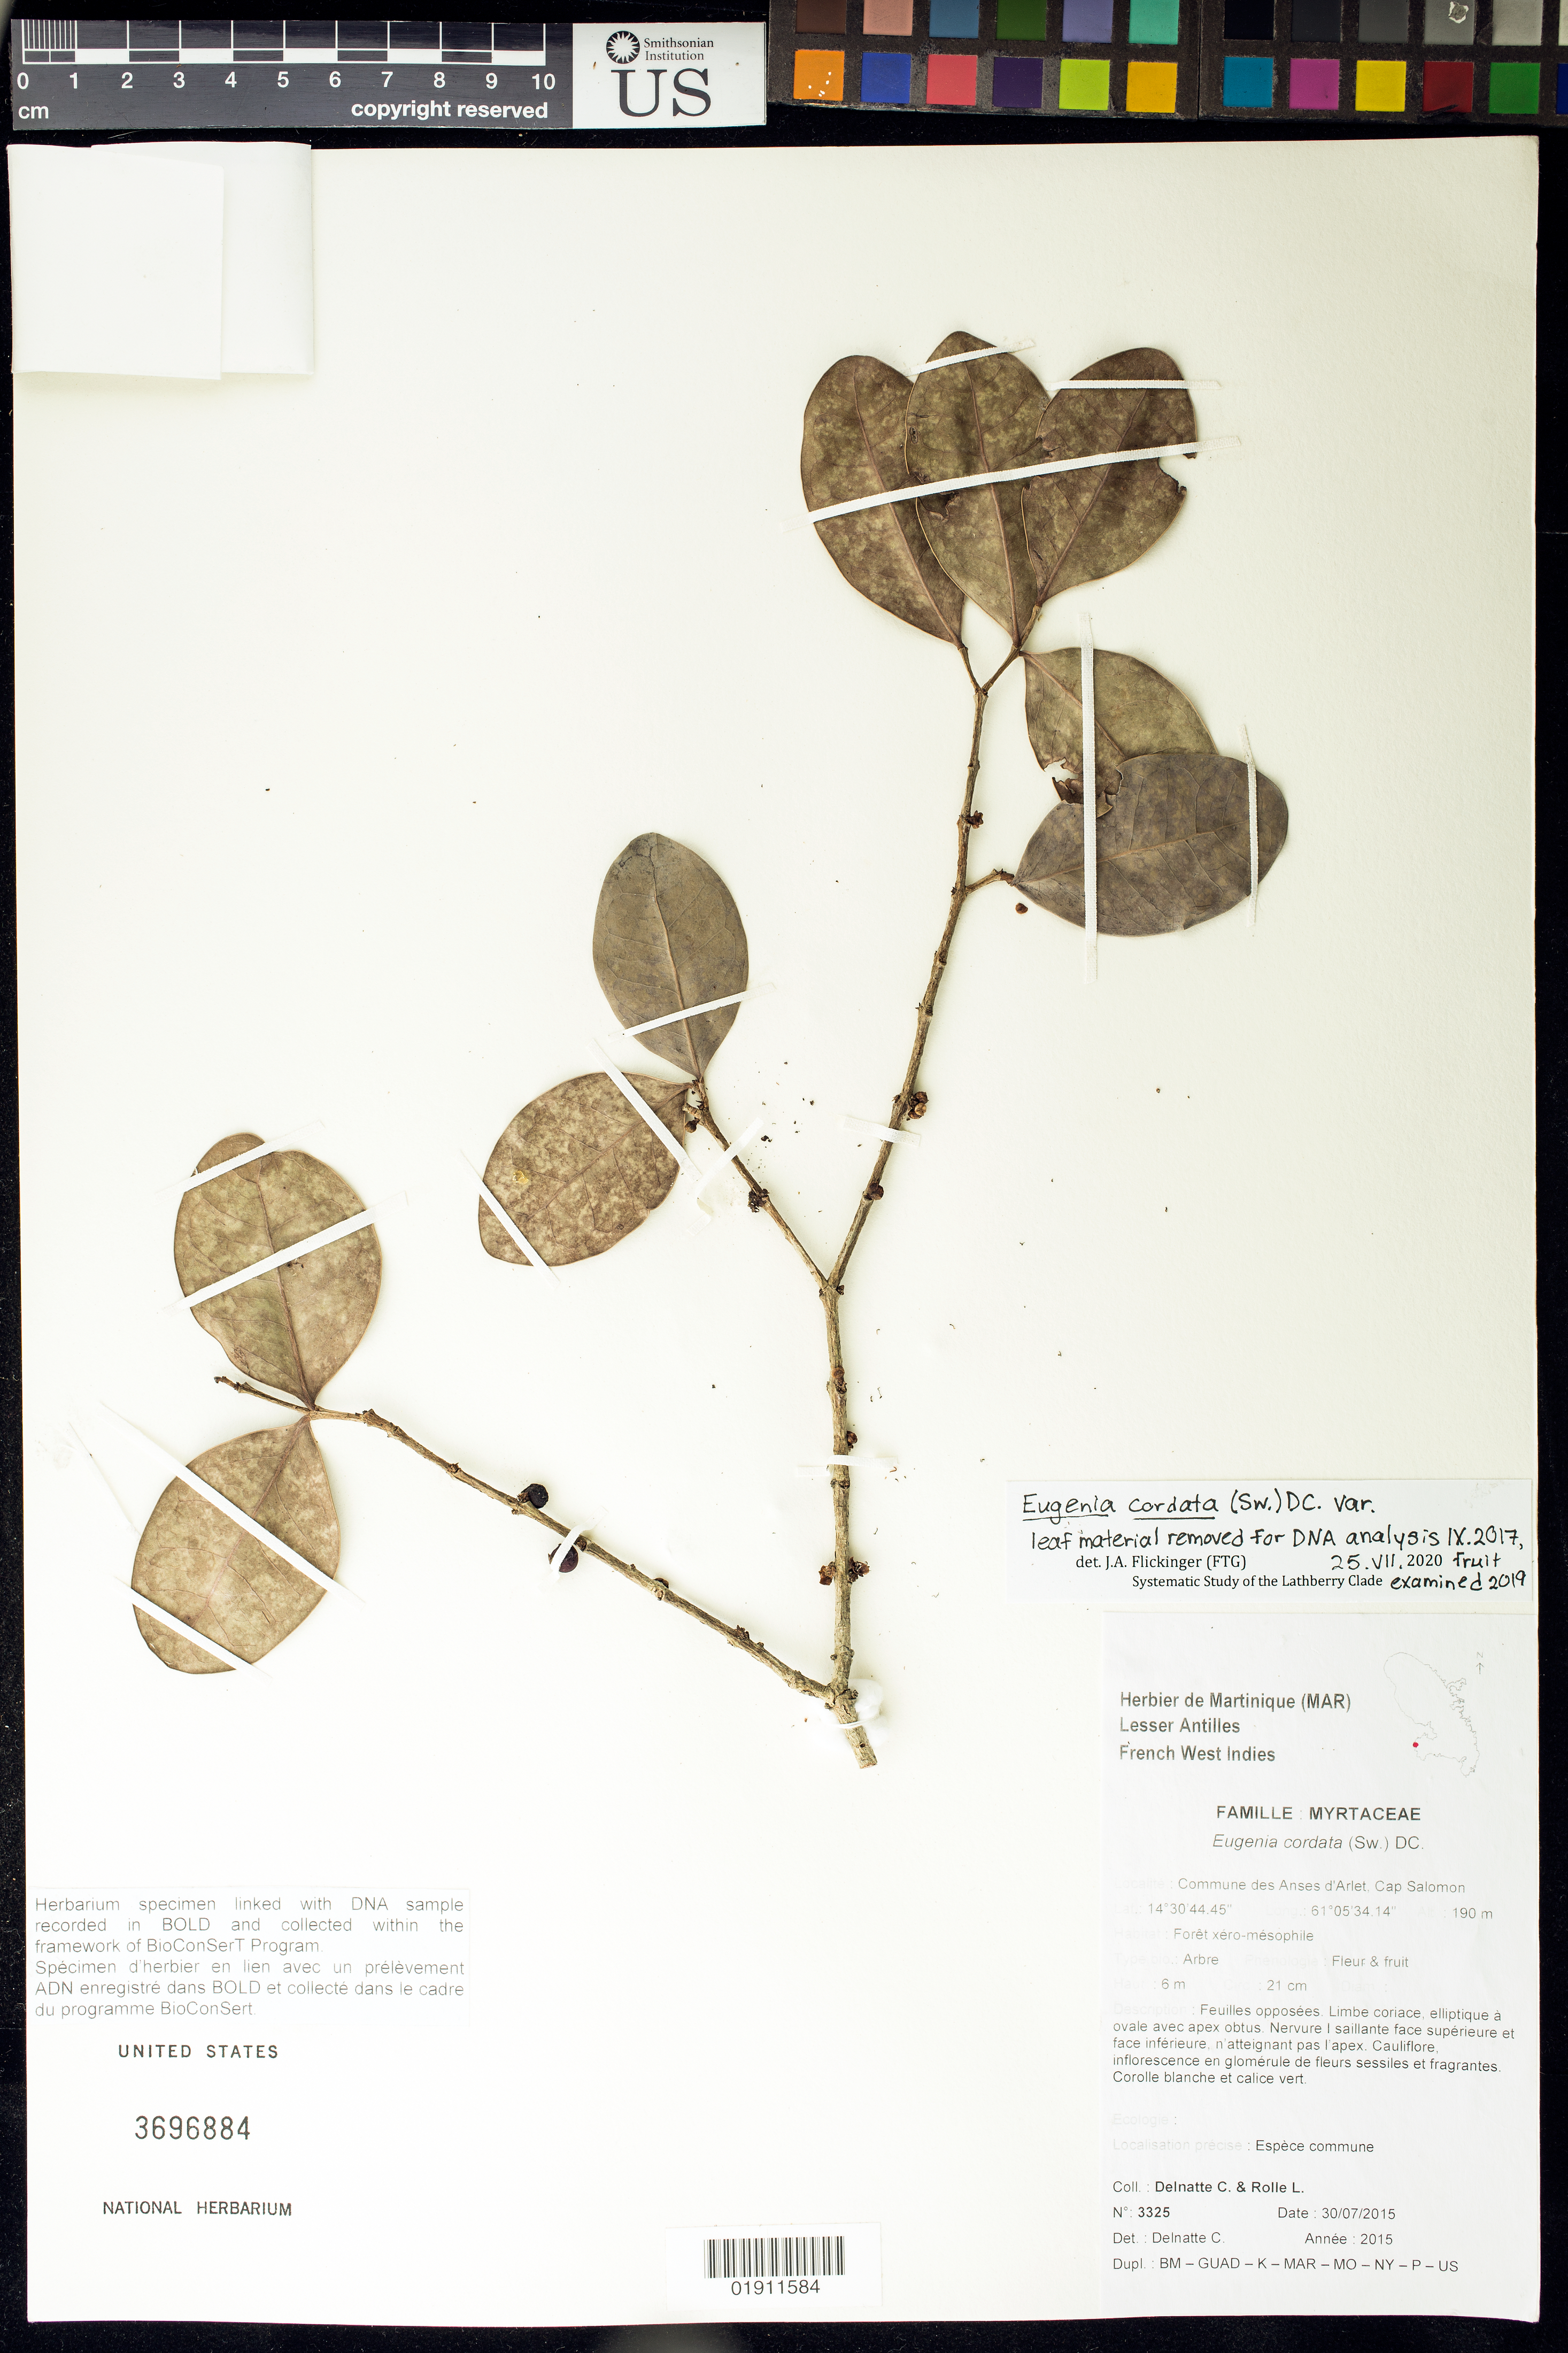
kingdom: Plantae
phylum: Tracheophyta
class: Magnoliopsida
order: Myrtales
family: Myrtaceae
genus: Eugenia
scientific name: Eugenia cordata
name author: (Sw.) DC.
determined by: Delnatte, C.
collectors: C. Delnatte & L. Rolle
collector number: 3325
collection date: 2015-07-30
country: Martinique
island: Martinique I.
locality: Commune des Anses d'Ariet, Cap Salomon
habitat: Forêt xéro-mésophile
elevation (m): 190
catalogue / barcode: US 3696884